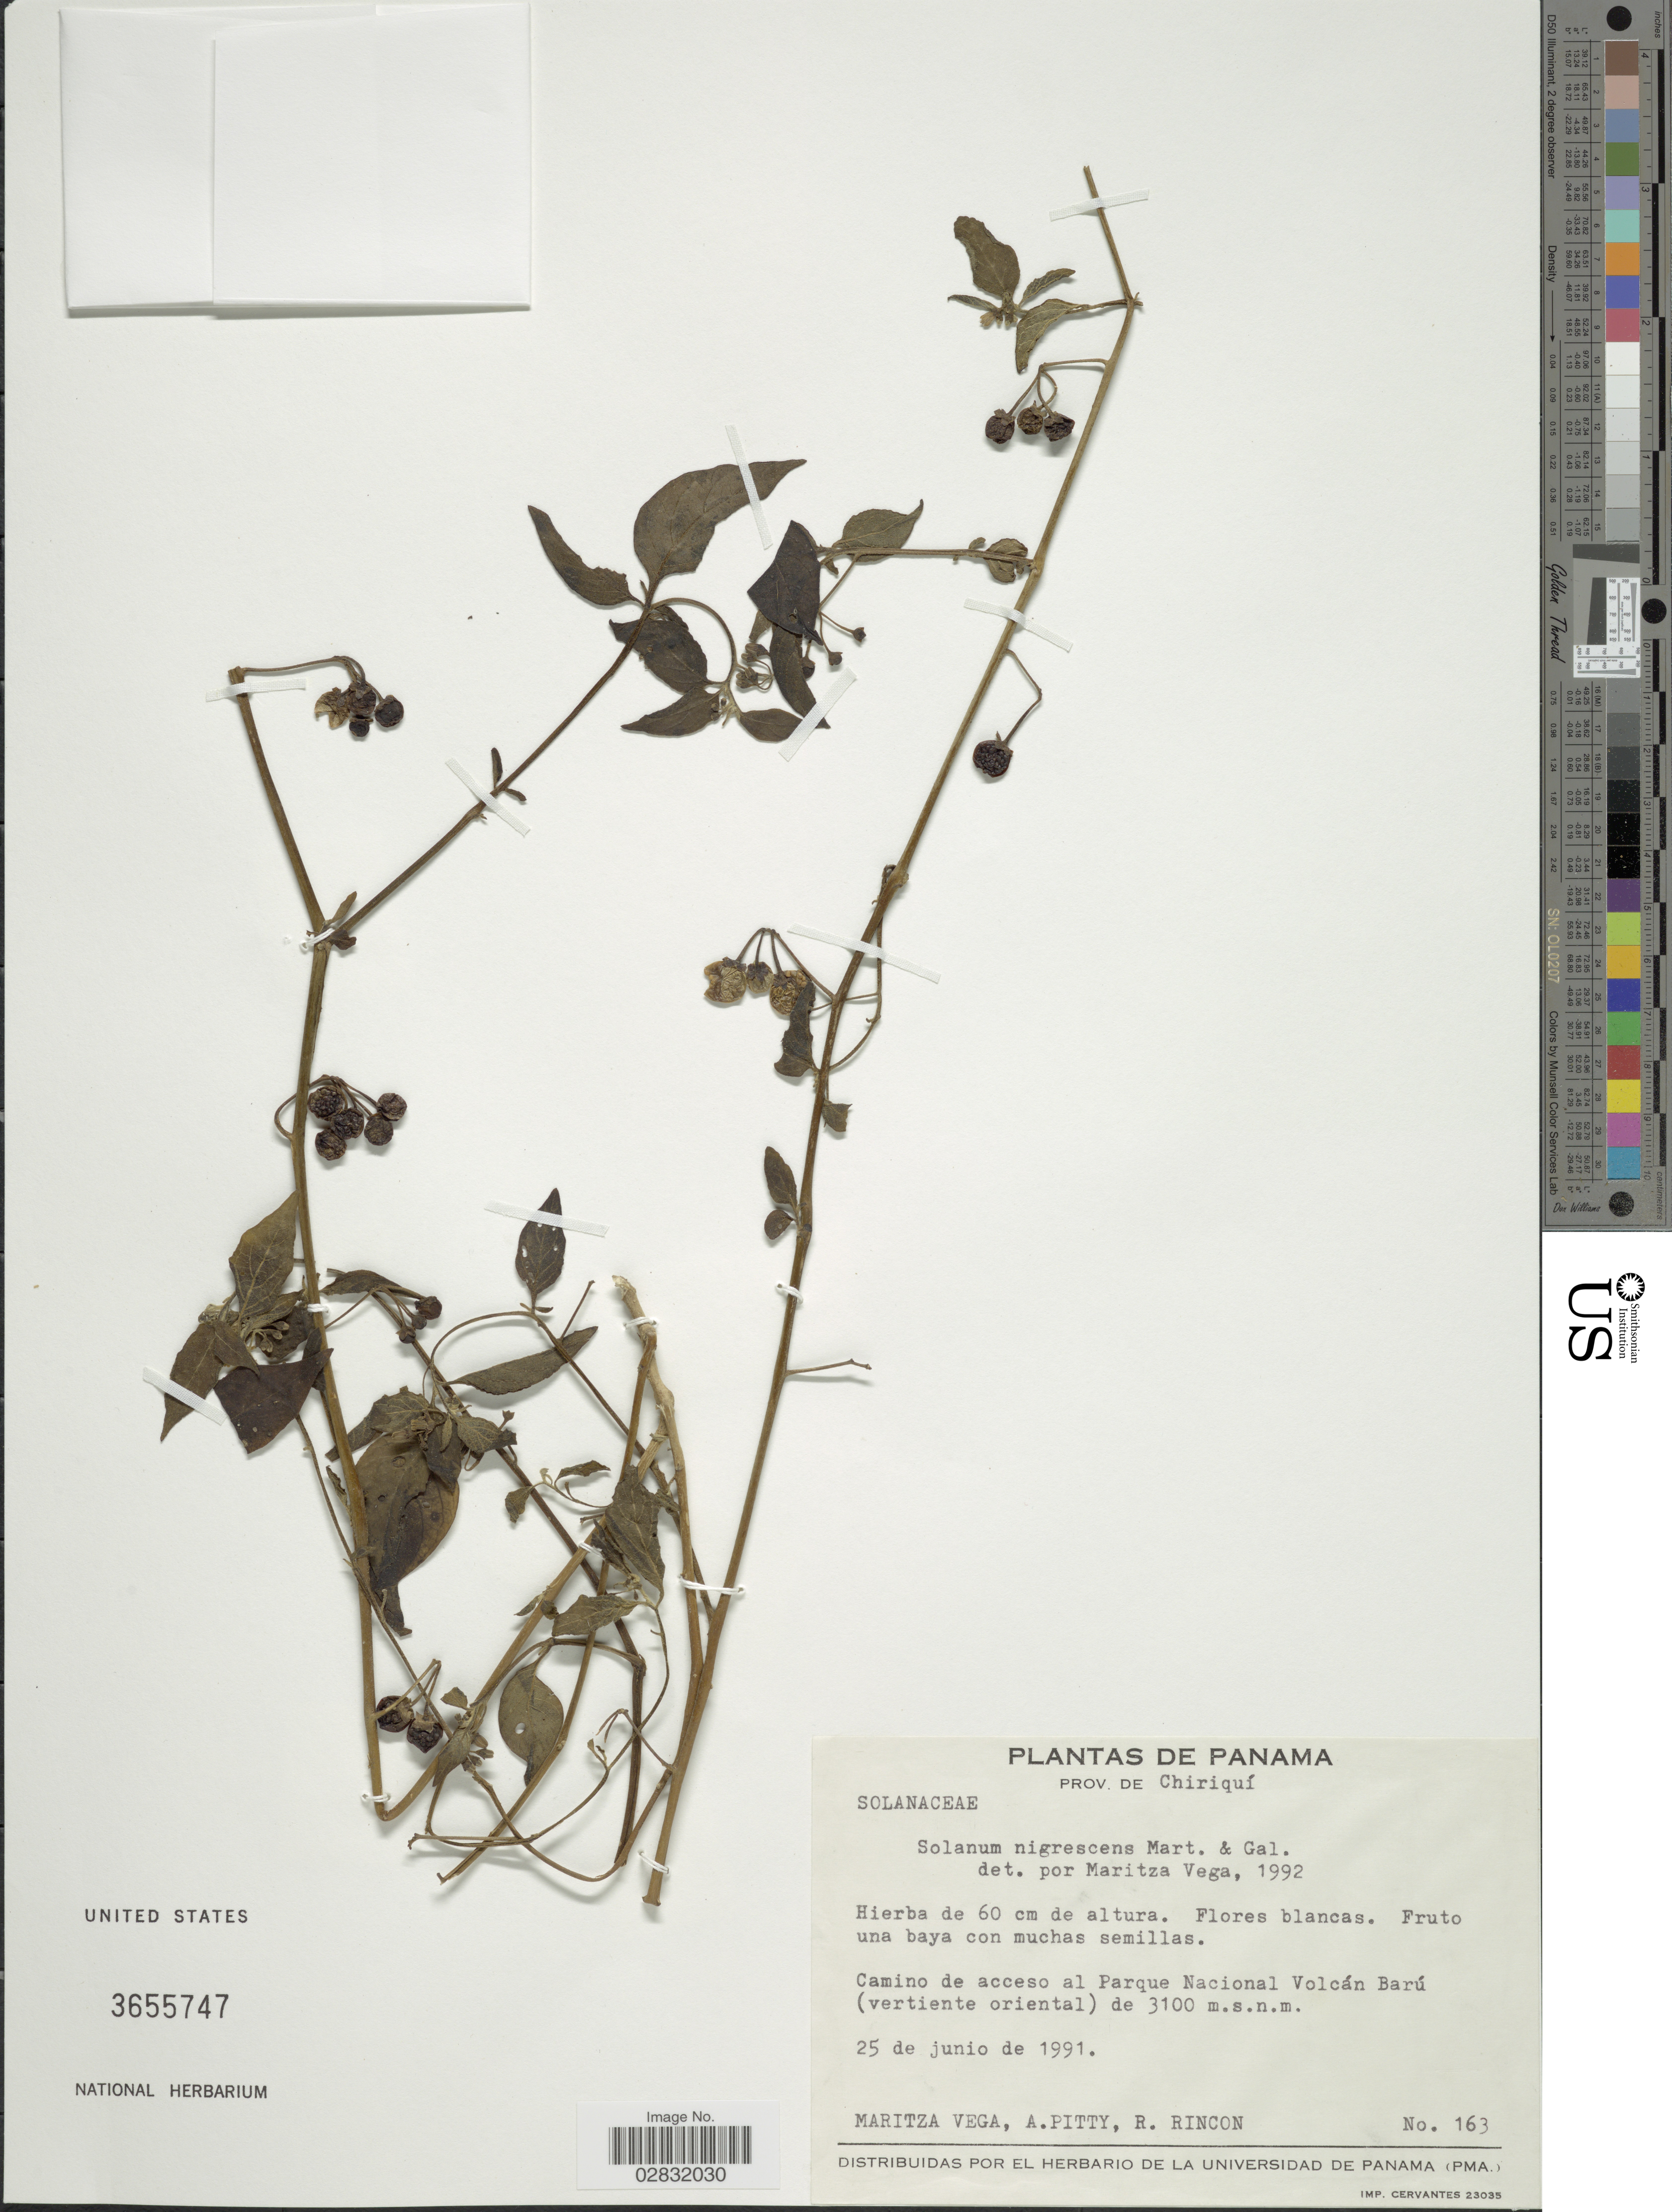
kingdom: Plantae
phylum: Tracheophyta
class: Magnoliopsida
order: Solanales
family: Solanaceae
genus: Solanum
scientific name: Solanum nigrescens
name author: M. Martens & Galeotti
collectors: M. Vega, A. Pitty & R. Rincon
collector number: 163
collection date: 1991-06-25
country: Panama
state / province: Chiriqui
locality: Prov. de Chiriqui. Camino de acceso al Parque Nacional Volcán Barú (vertiente oriental).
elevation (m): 3100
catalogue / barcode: US 3655747